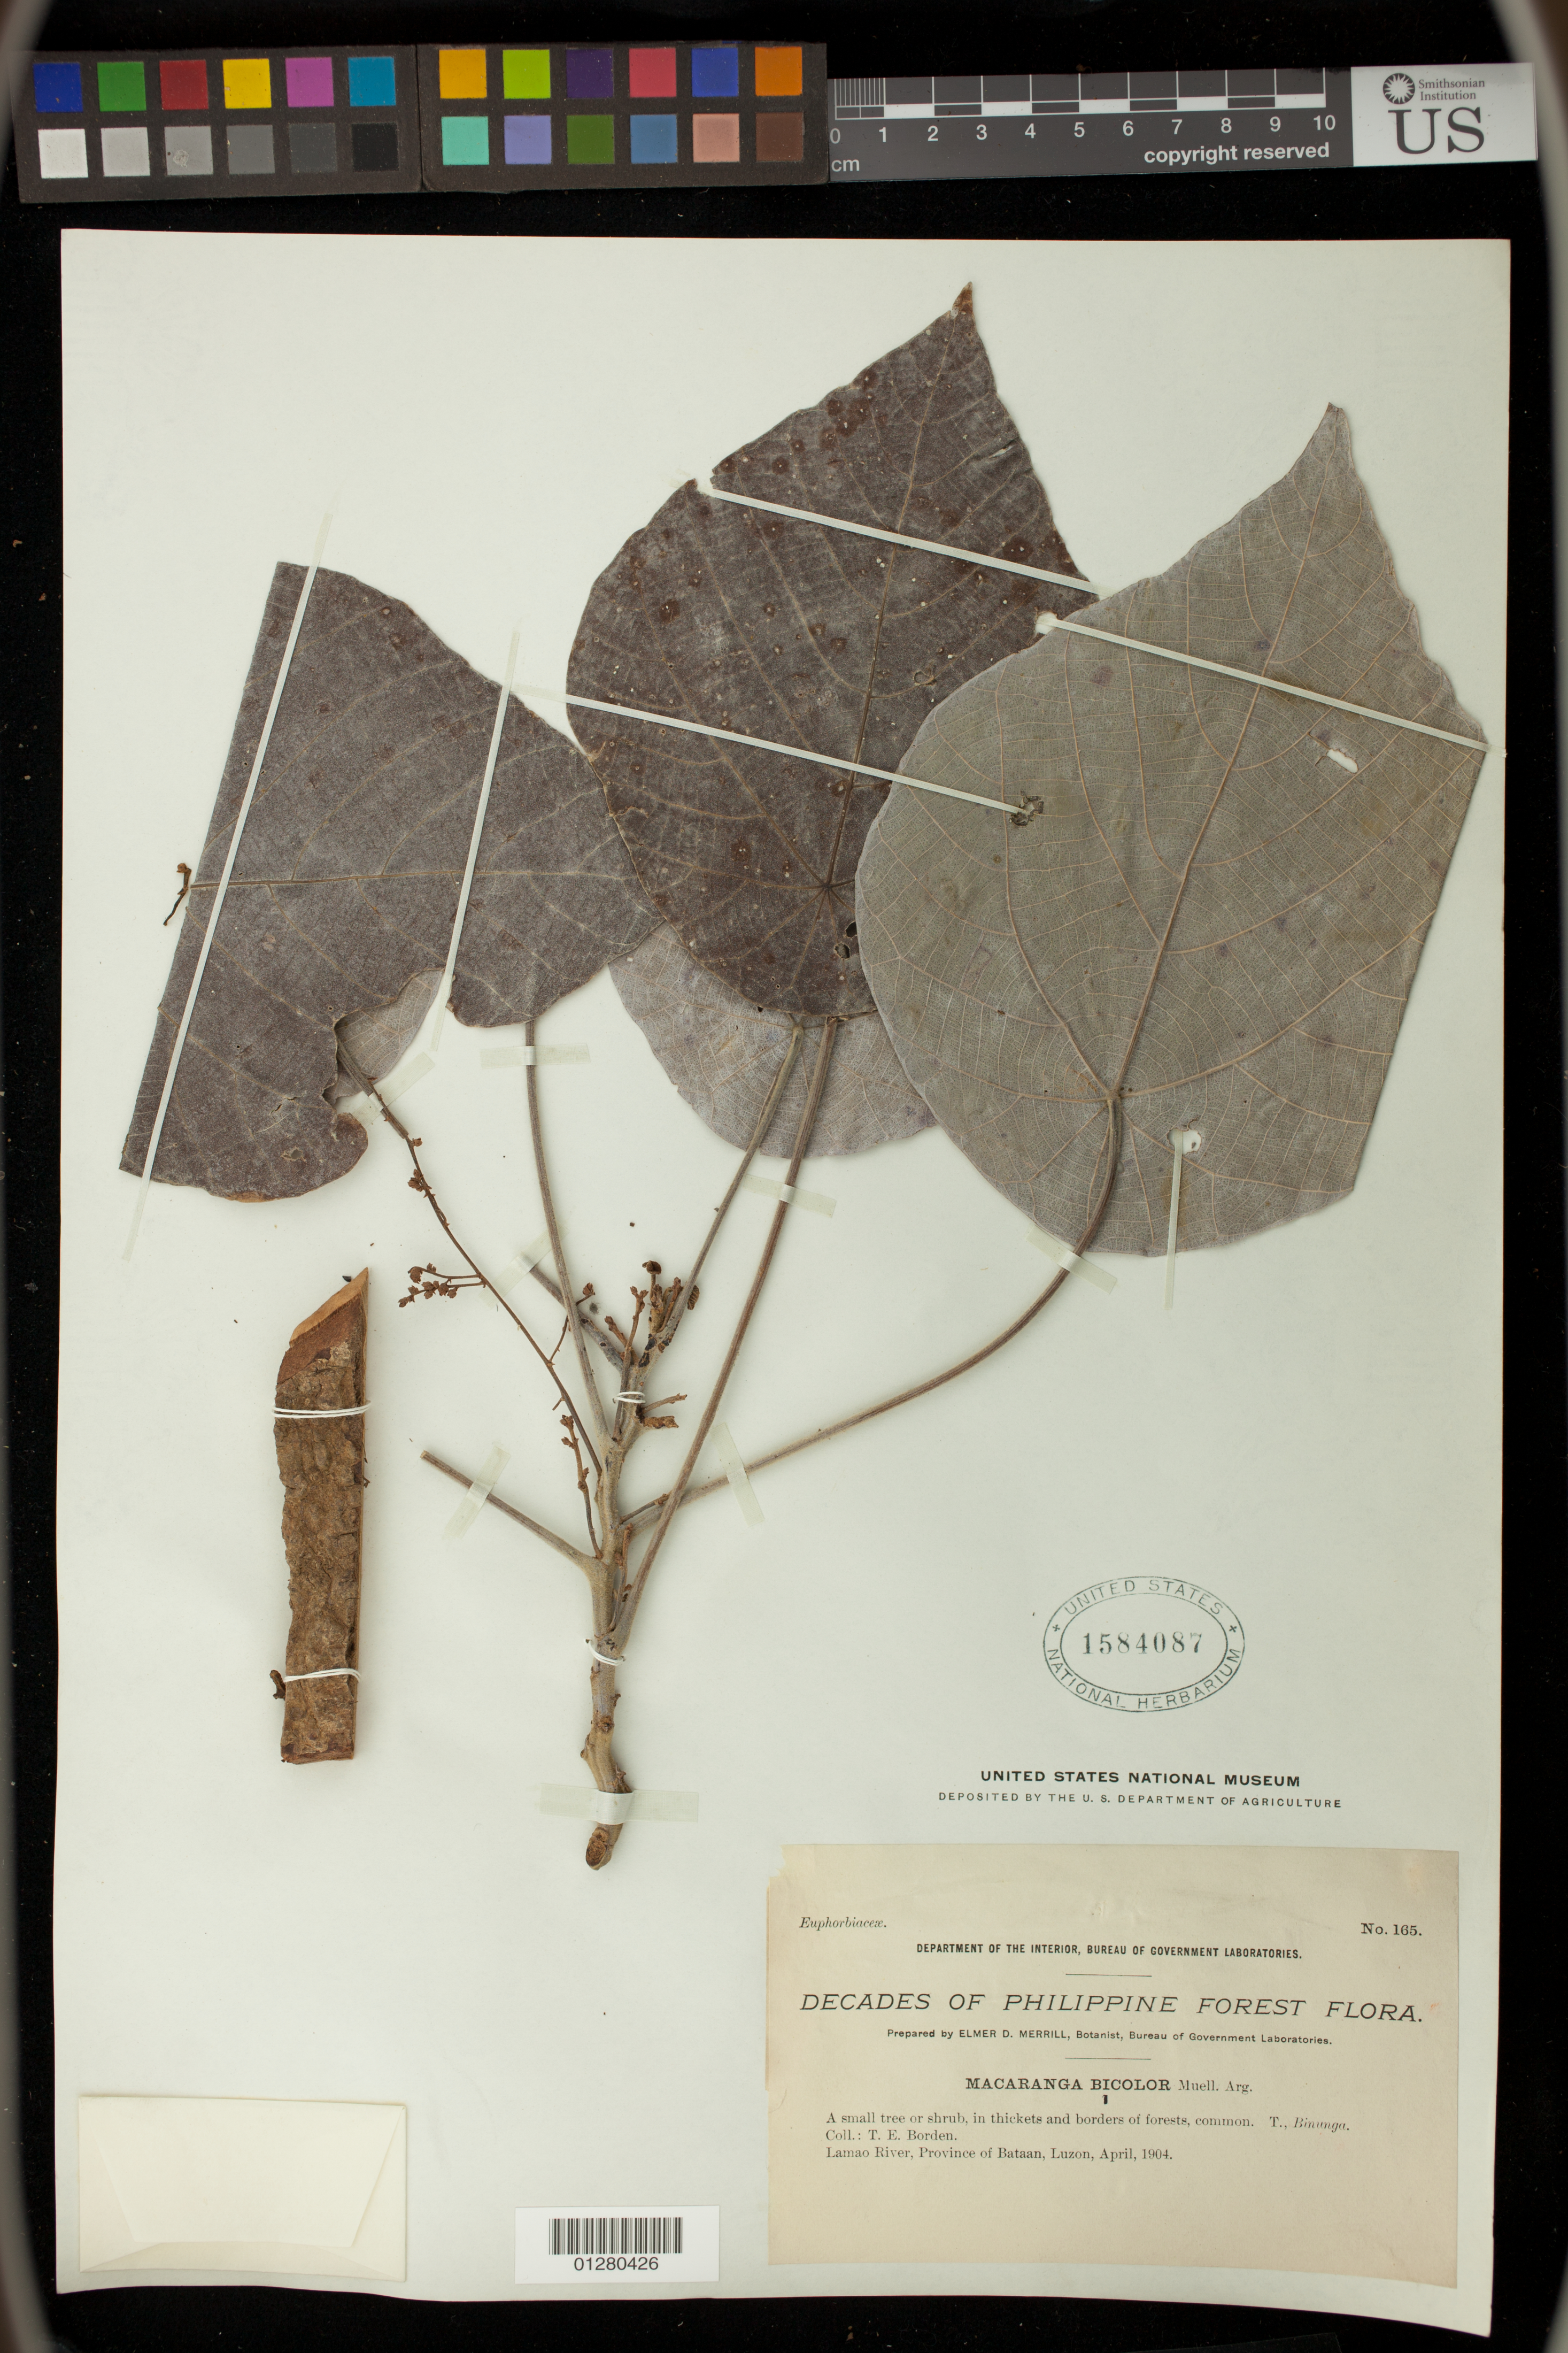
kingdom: Plantae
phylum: Tracheophyta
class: Magnoliopsida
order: Malpighiales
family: Euphorbiaceae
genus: Macaranga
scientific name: Macaranga bicolor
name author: Müll. Arg.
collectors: T. E. Borden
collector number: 165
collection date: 1904-04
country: Philippines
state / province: Central Luzon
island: Luzon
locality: Lamao River, Province of Bataan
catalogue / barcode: US 1584087